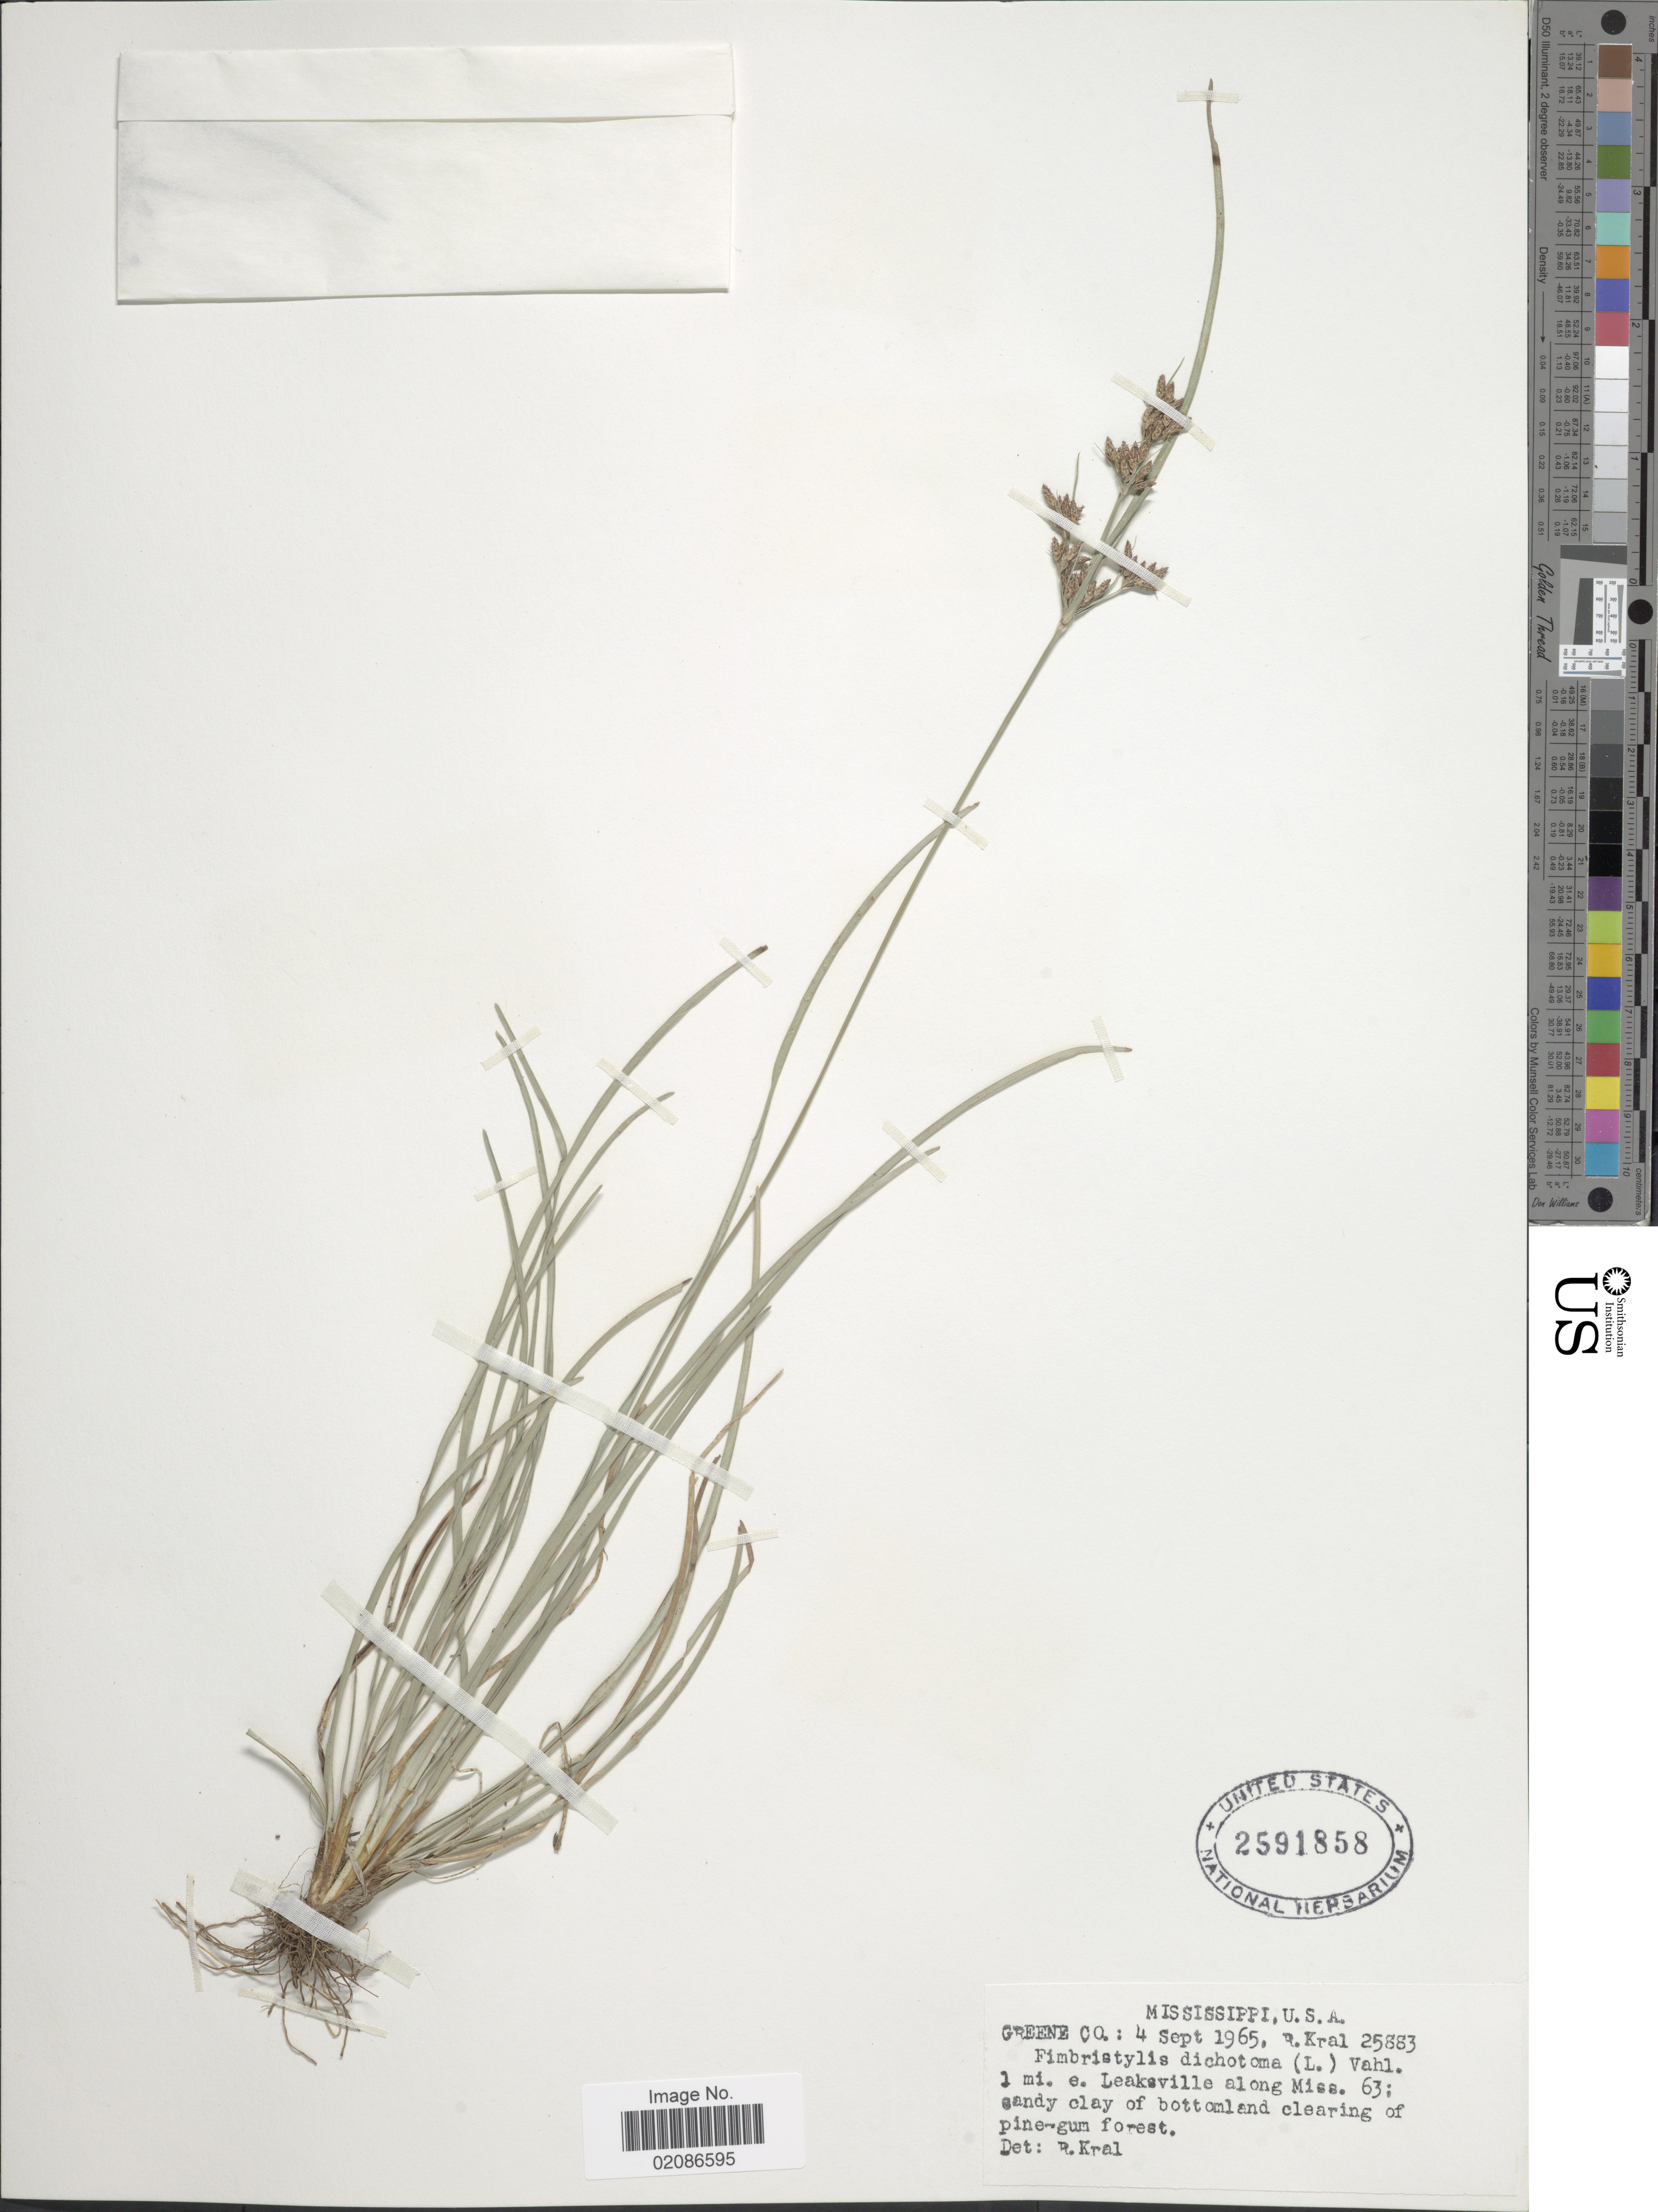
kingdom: Plantae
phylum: Tracheophyta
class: Liliopsida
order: Poales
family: Cyperaceae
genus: Fimbristylis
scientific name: Fimbristylis dichotoma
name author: (L.) Vahl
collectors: R. Kral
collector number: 25883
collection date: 1965-09-04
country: United States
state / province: Mississippi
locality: U.S.A. 1 mi. e. Leaksville along Miss. 63; sandy clay of bottomland clearing of pine-gum forest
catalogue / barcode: US 2591858